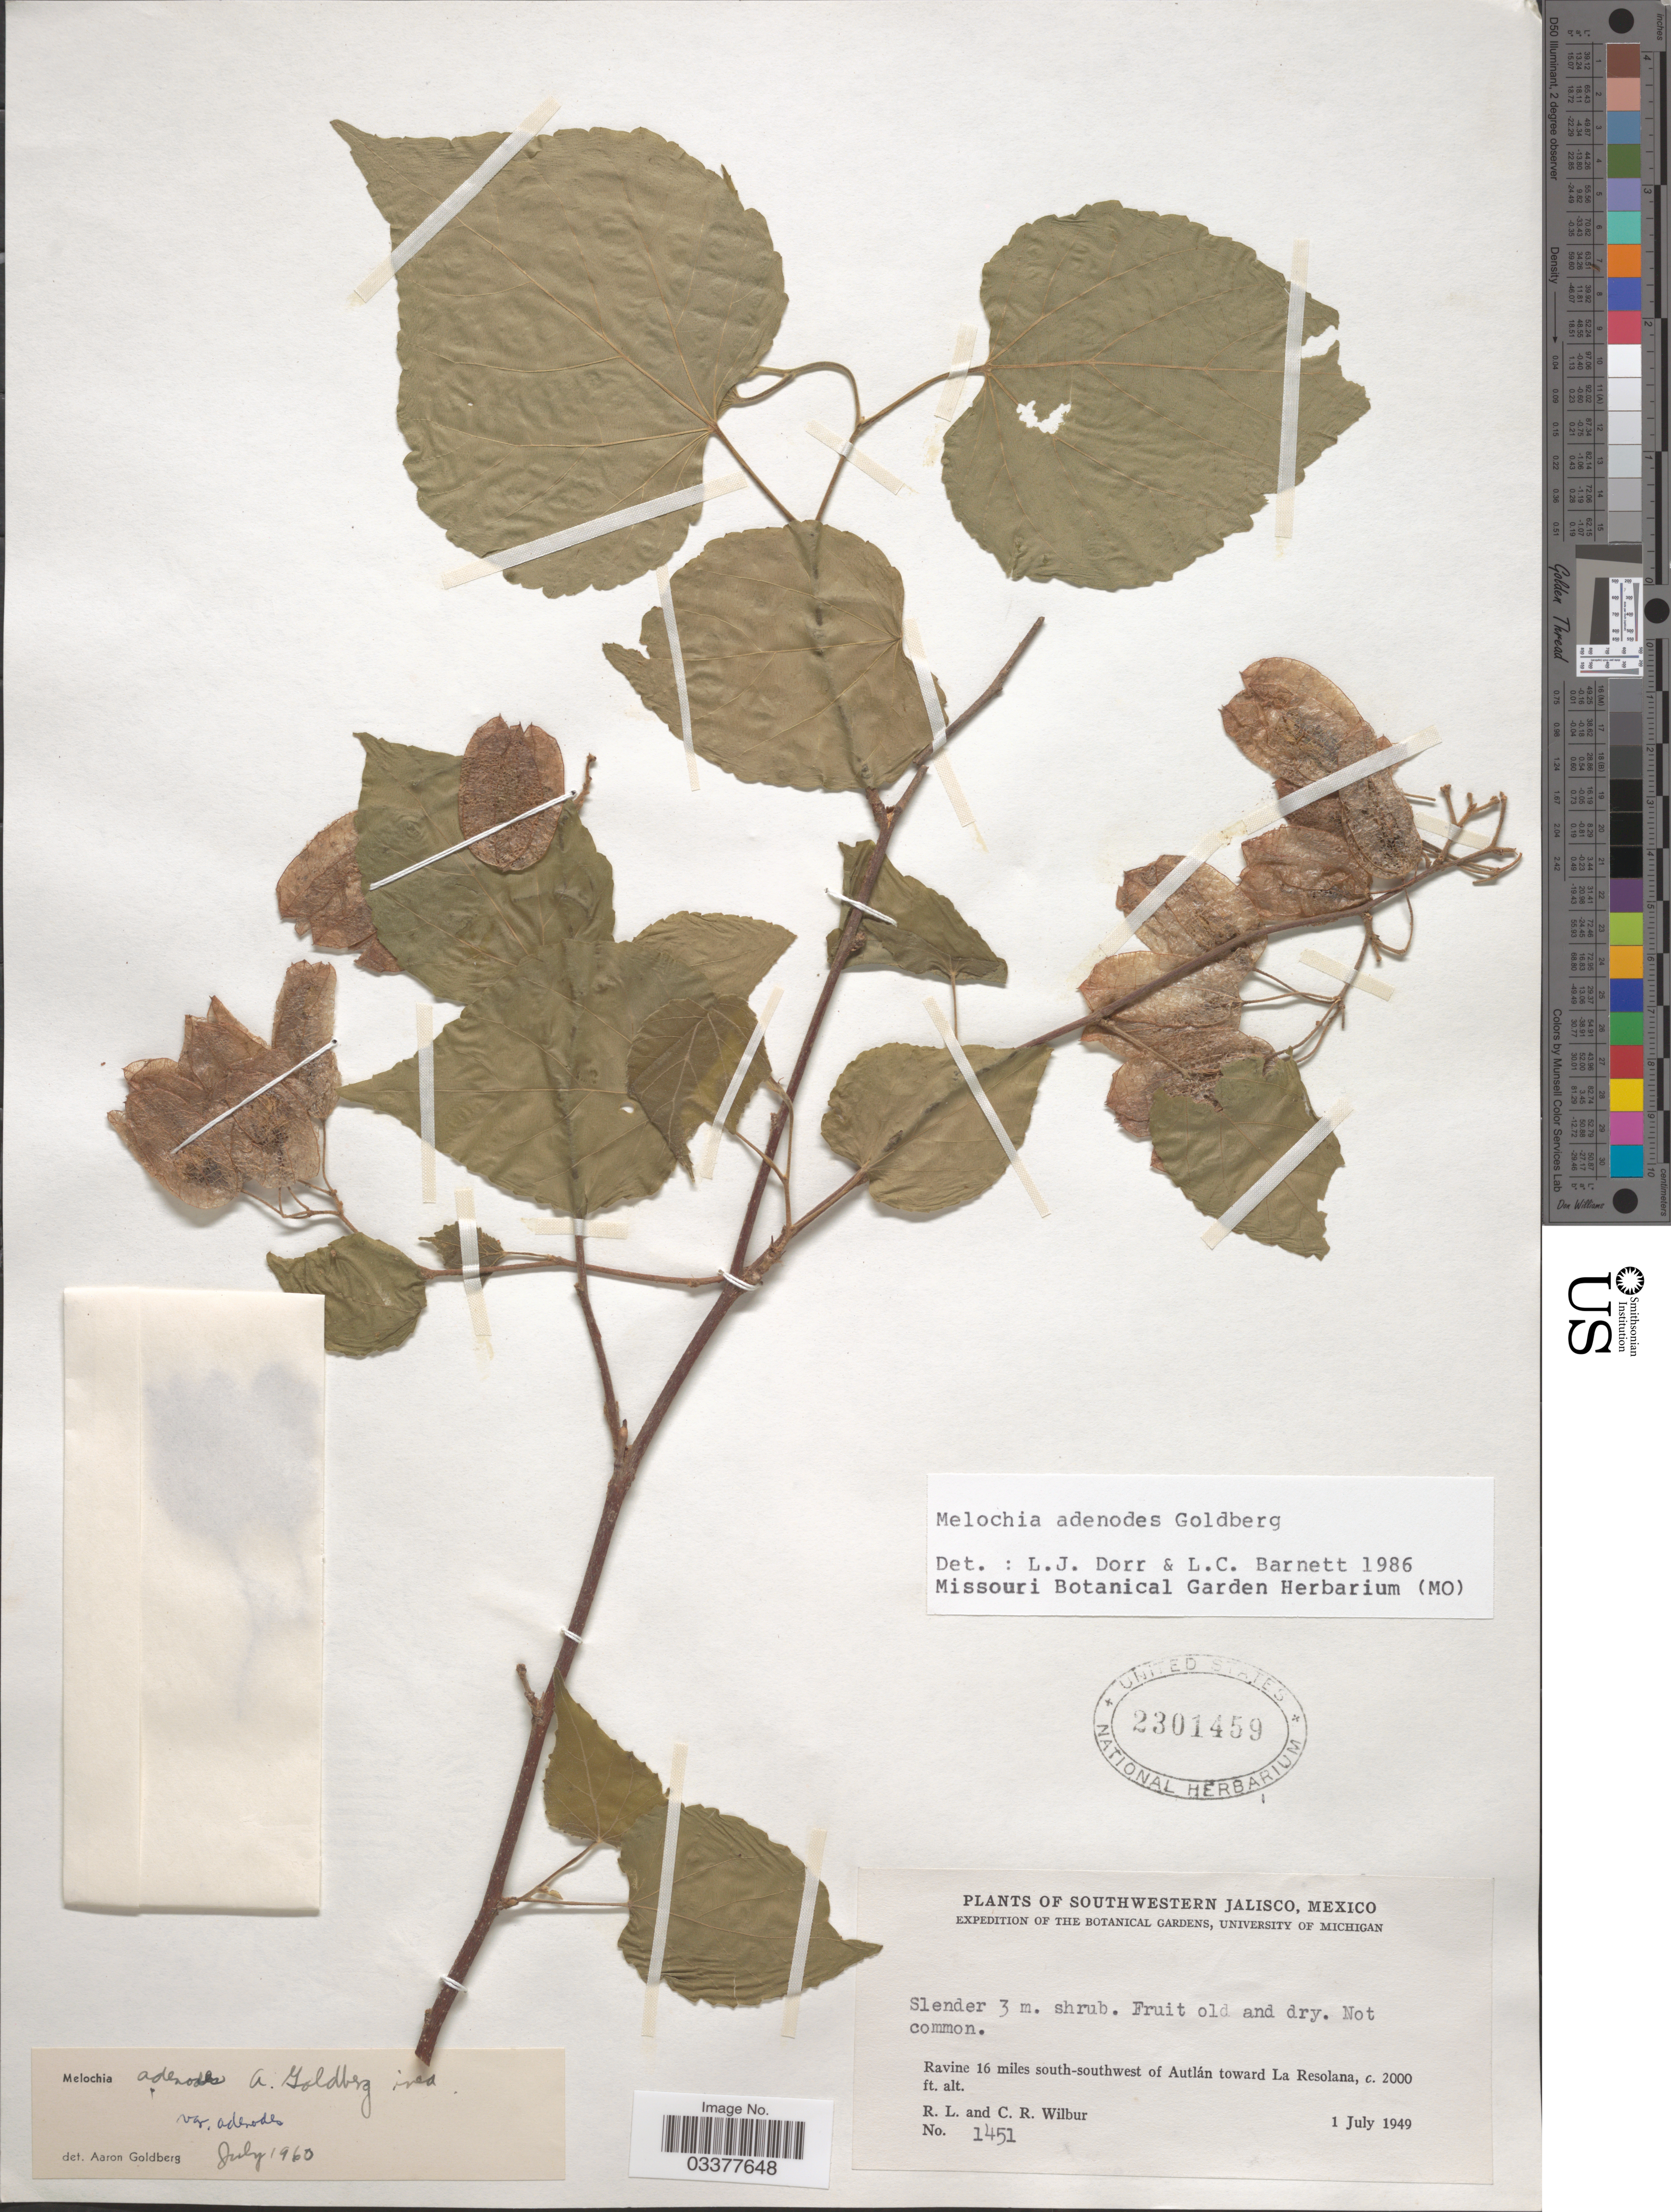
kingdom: Plantae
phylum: Tracheophyta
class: Magnoliopsida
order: Malvales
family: Malvaceae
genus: Melochia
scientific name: Melochia adenodes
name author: Goldberg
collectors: R. L. Wilbur & C. Wilbur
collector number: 1451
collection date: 1949-07-01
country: Mexico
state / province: Jalisco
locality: Southwestern Jalisco. Ravine 16 miles south-southwest of Autlán toward La Resolana.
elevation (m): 610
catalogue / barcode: US 2301459